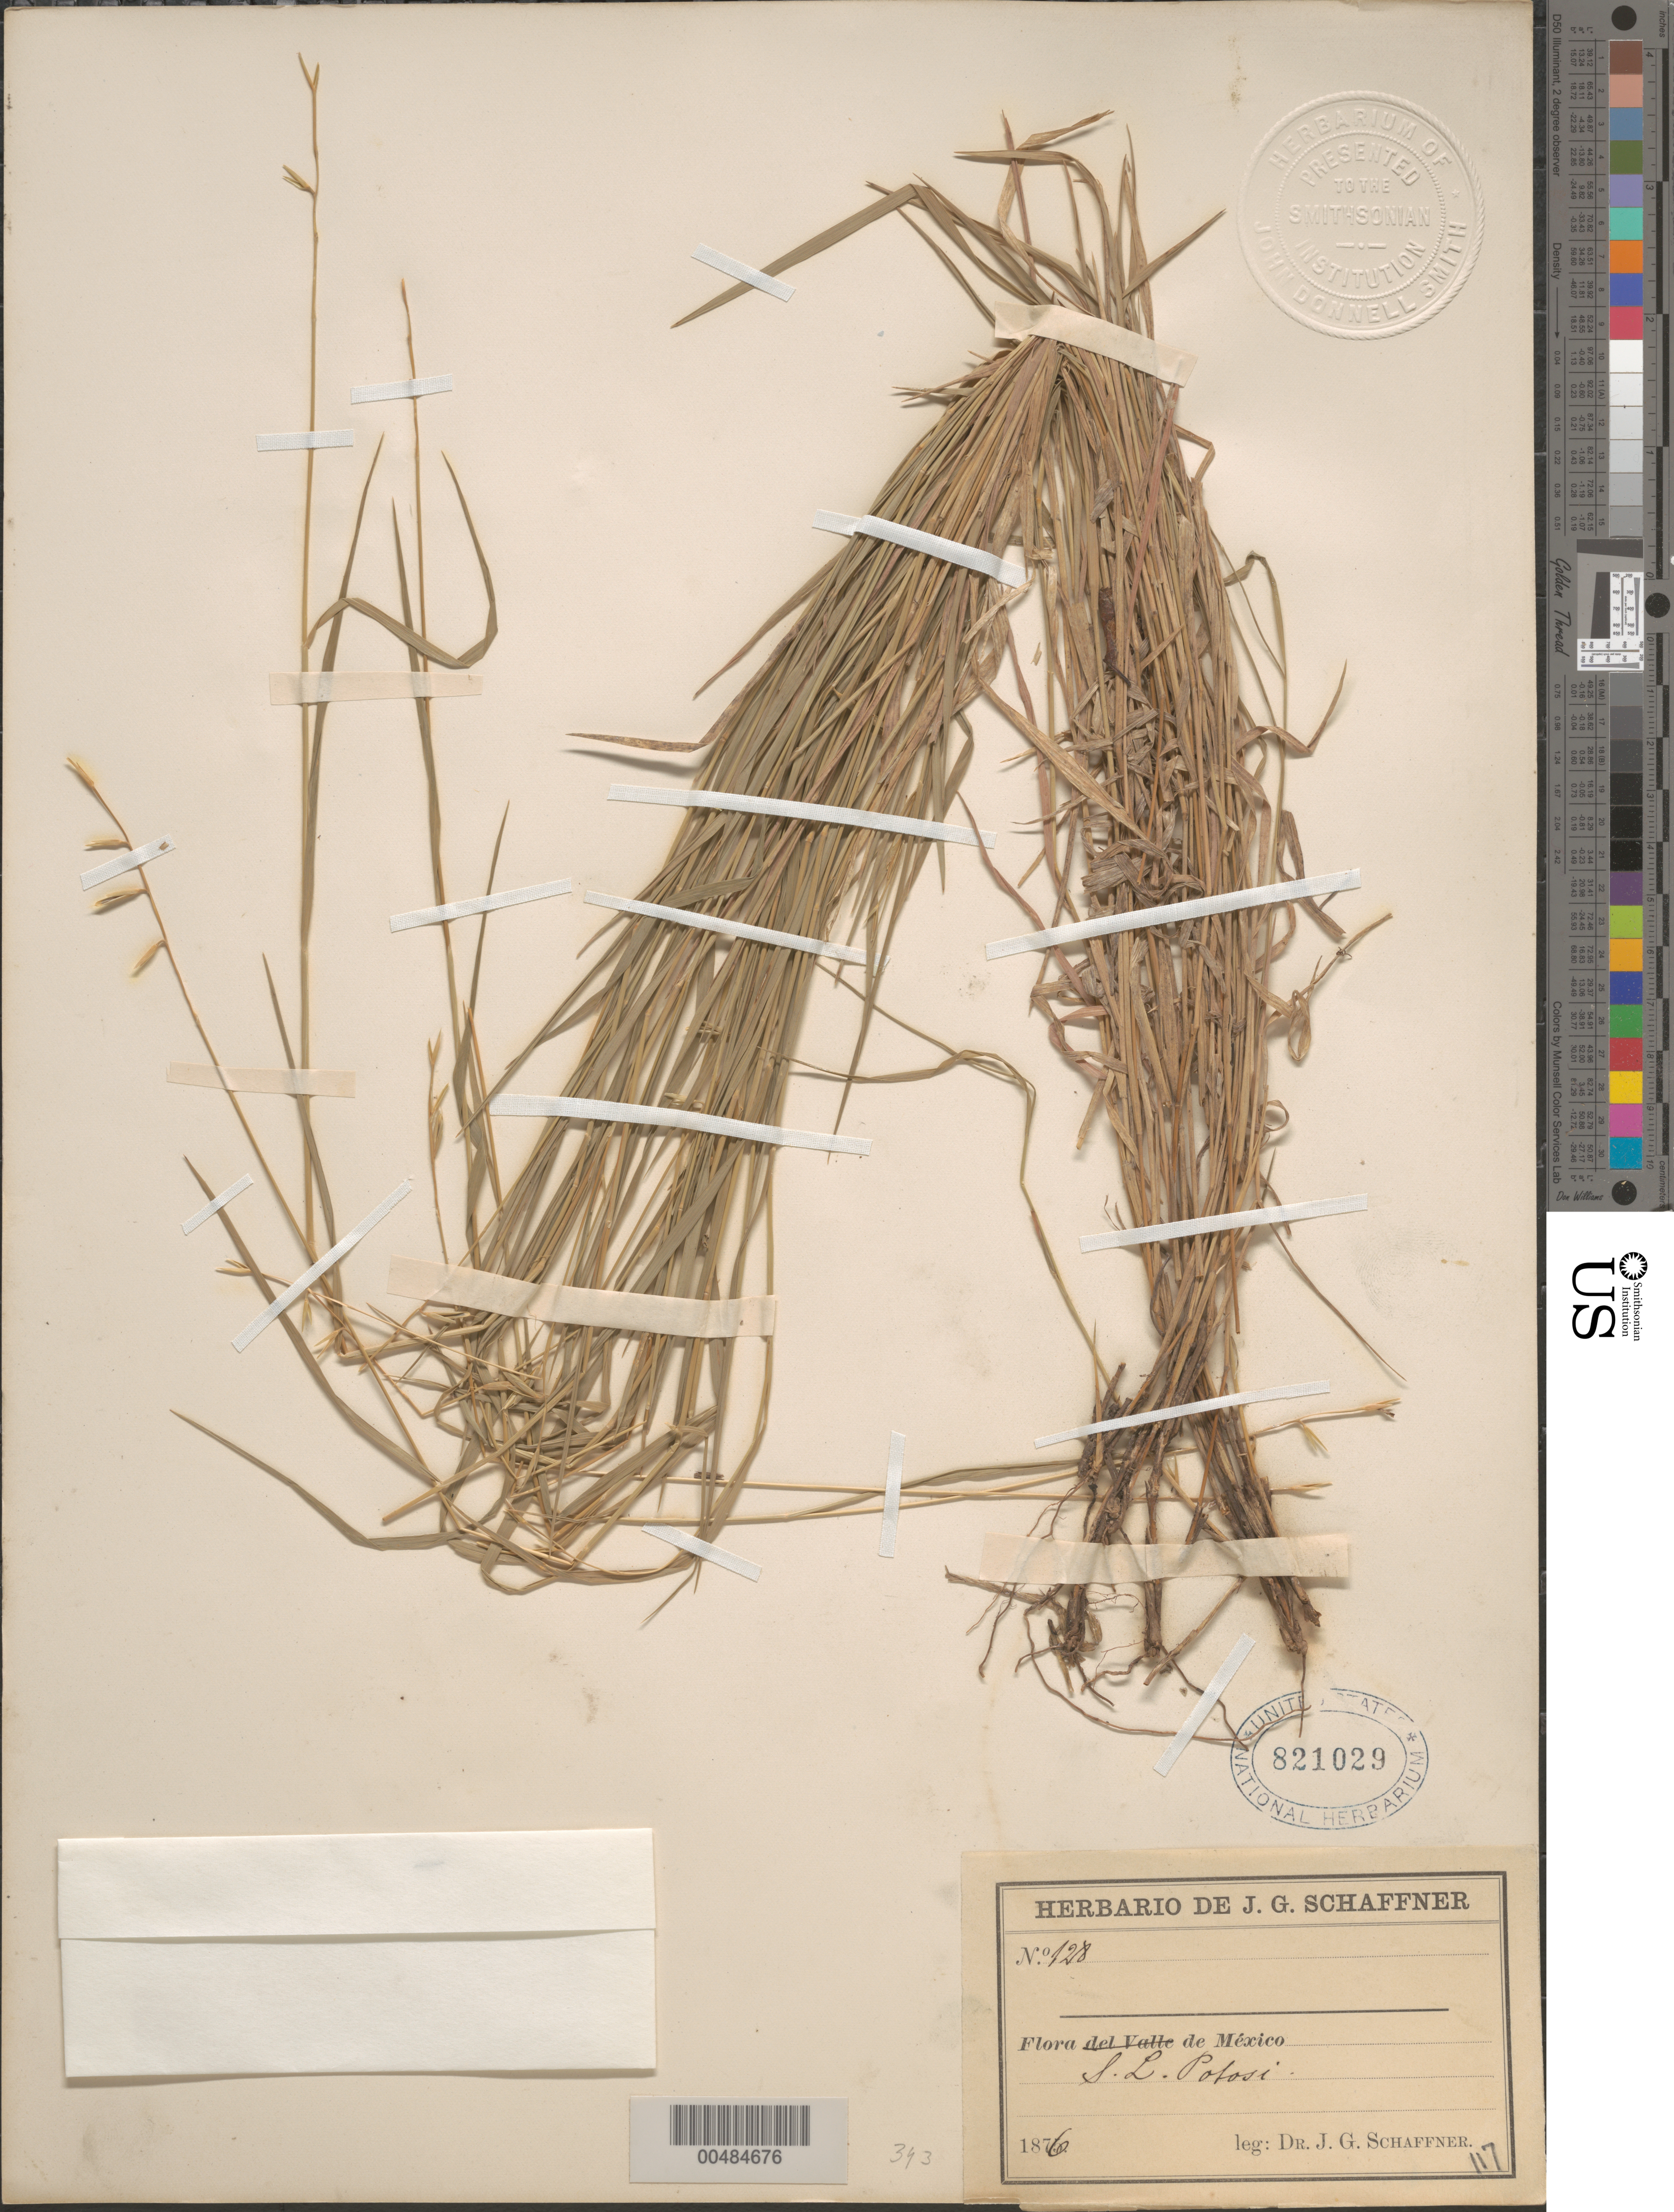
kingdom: Plantae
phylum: Tracheophyta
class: Liliopsida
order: Poales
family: Poaceae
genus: Brachypodium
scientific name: Brachypodium sp.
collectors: J. G. Schaffner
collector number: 128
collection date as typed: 1876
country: Mexico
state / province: San Luis Potosi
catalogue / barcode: US 821029